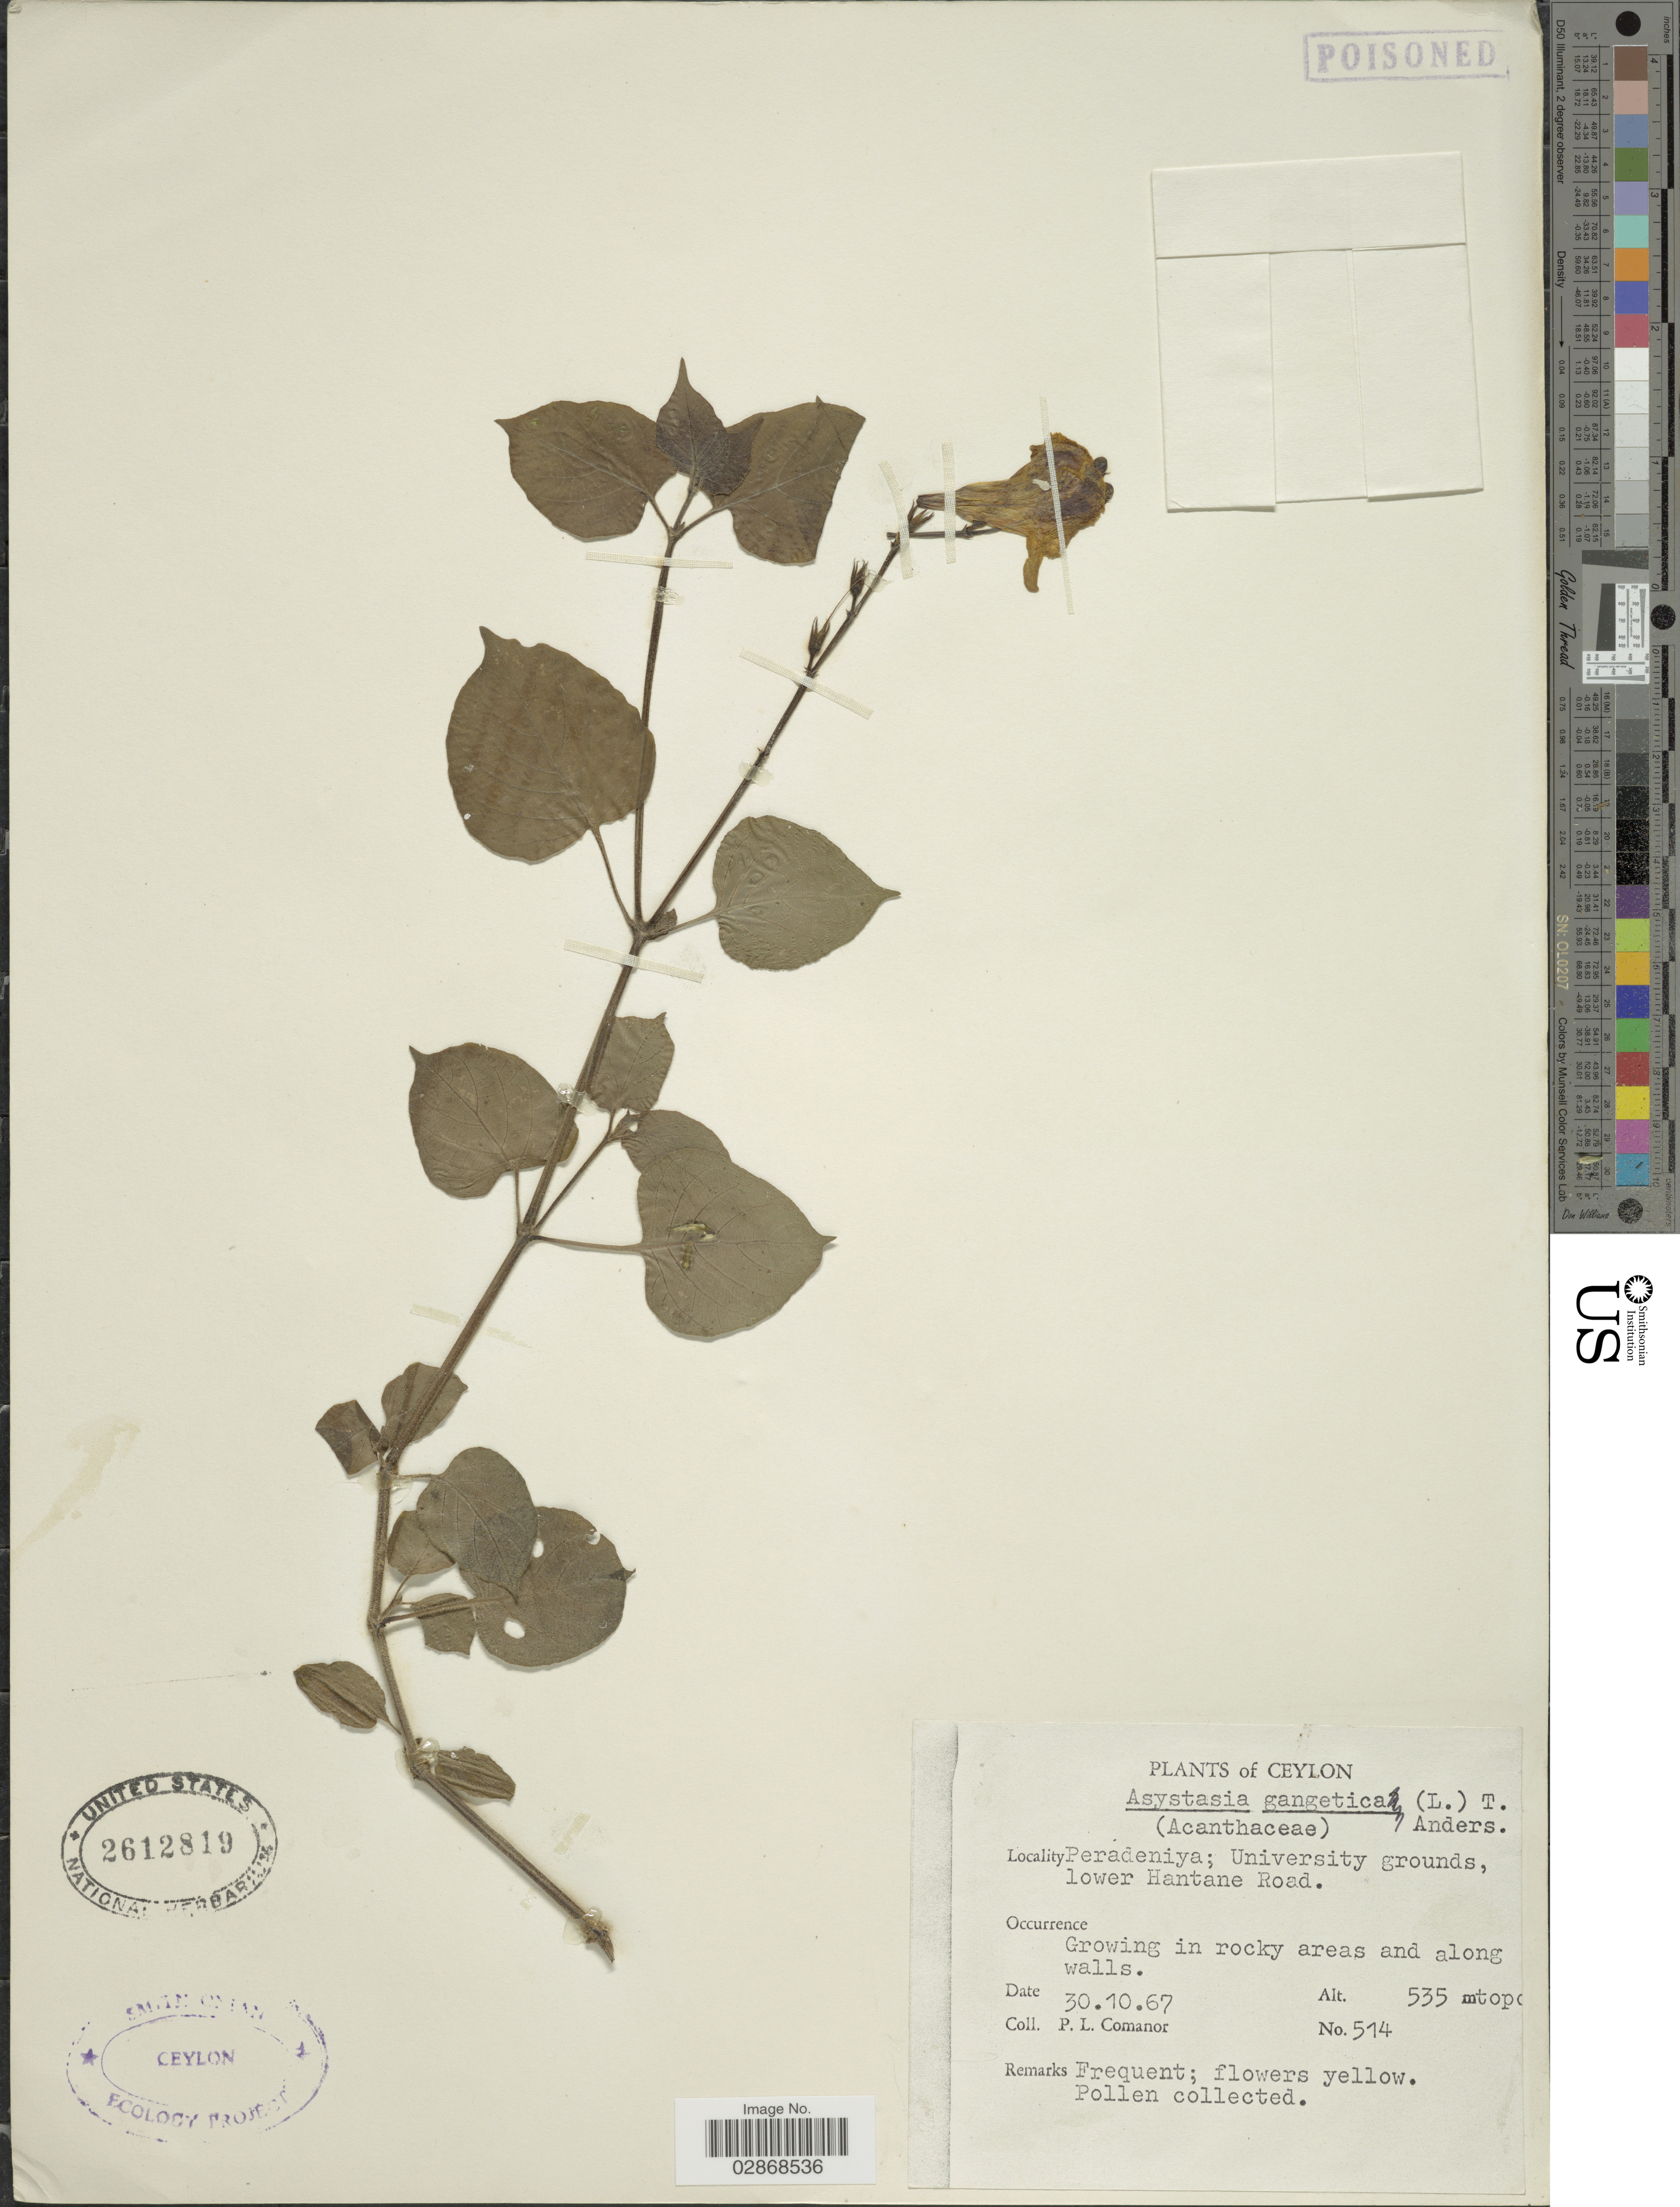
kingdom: Plantae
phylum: Tracheophyta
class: Magnoliopsida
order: Lamiales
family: Acanthaceae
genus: Asystasia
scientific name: Asystasia gangetica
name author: (L.) T. Anderson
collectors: P. Comanor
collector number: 514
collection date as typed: Transcribed d/m/y: 30/10/67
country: Sri Lanka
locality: Ceylon. Peradeniya; University grounds, lower Hantane Road.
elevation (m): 535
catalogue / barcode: US 2612819